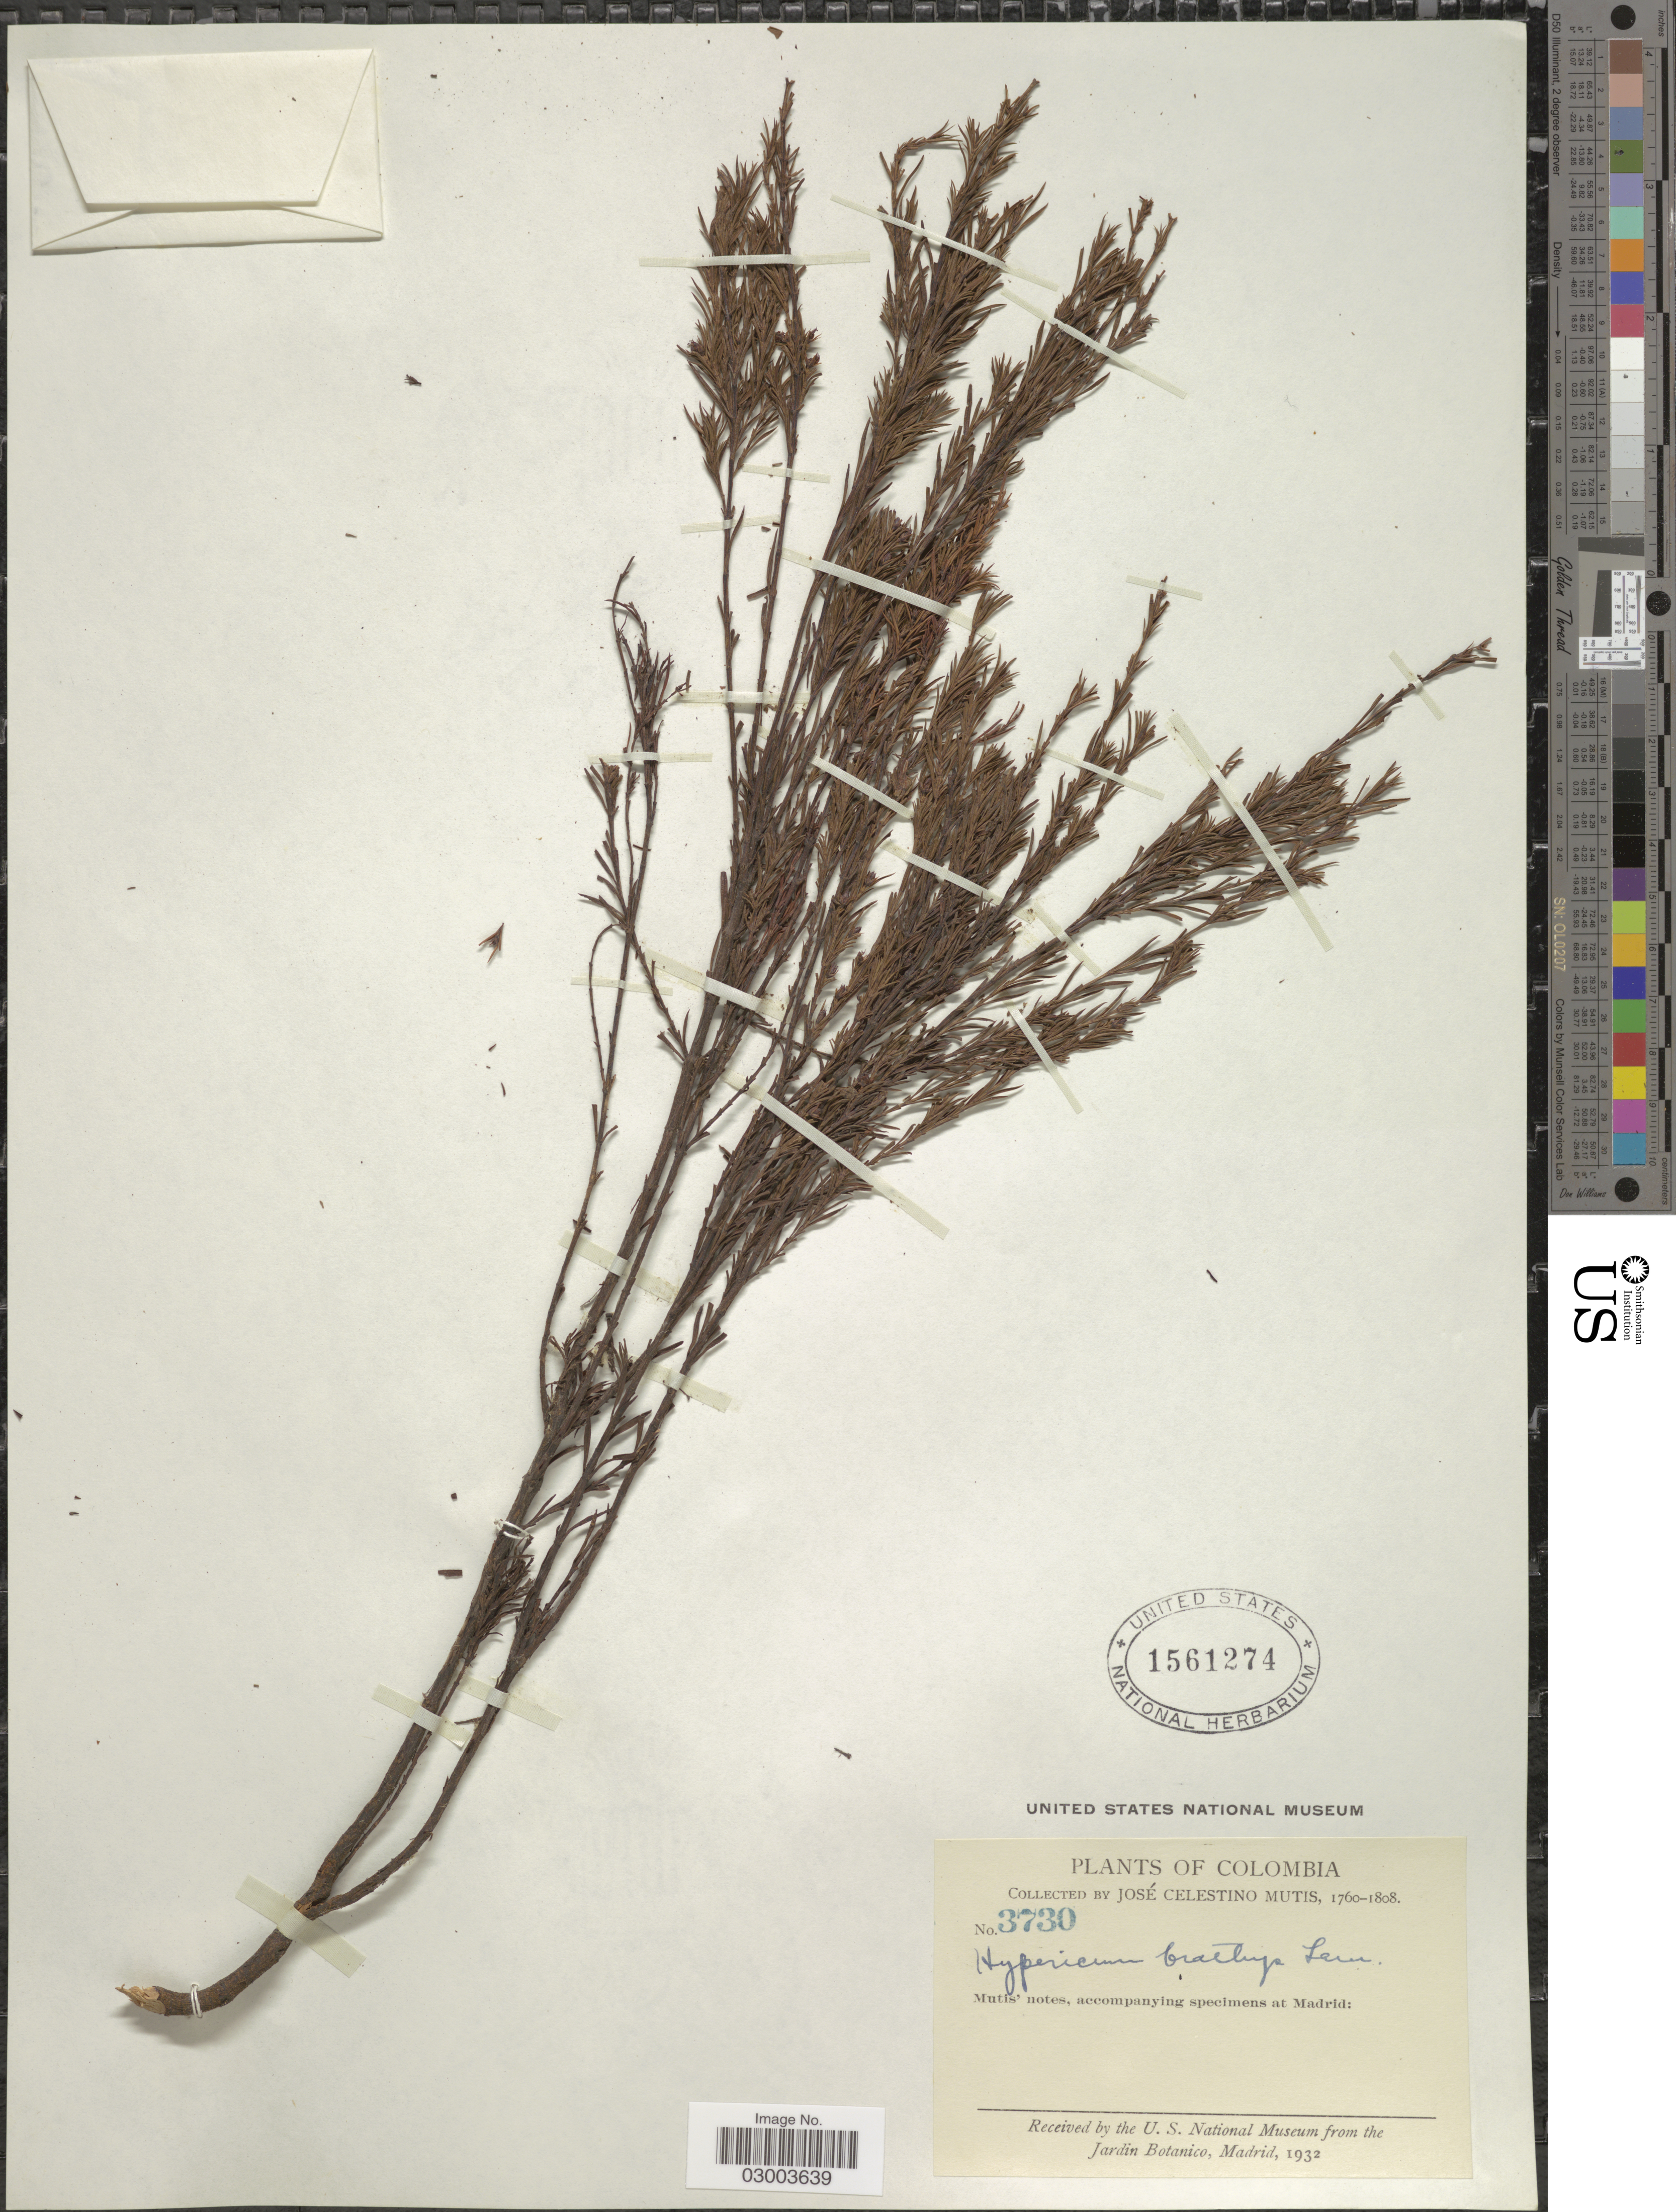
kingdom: Plantae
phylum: Tracheophyta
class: Magnoliopsida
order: Malpighiales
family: Hypericaceae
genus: Hypericum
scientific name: Hypericum juniperinum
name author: Kunth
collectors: J. C. B. Mutis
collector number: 3730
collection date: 1760/1808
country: Colombia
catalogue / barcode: US 1561274